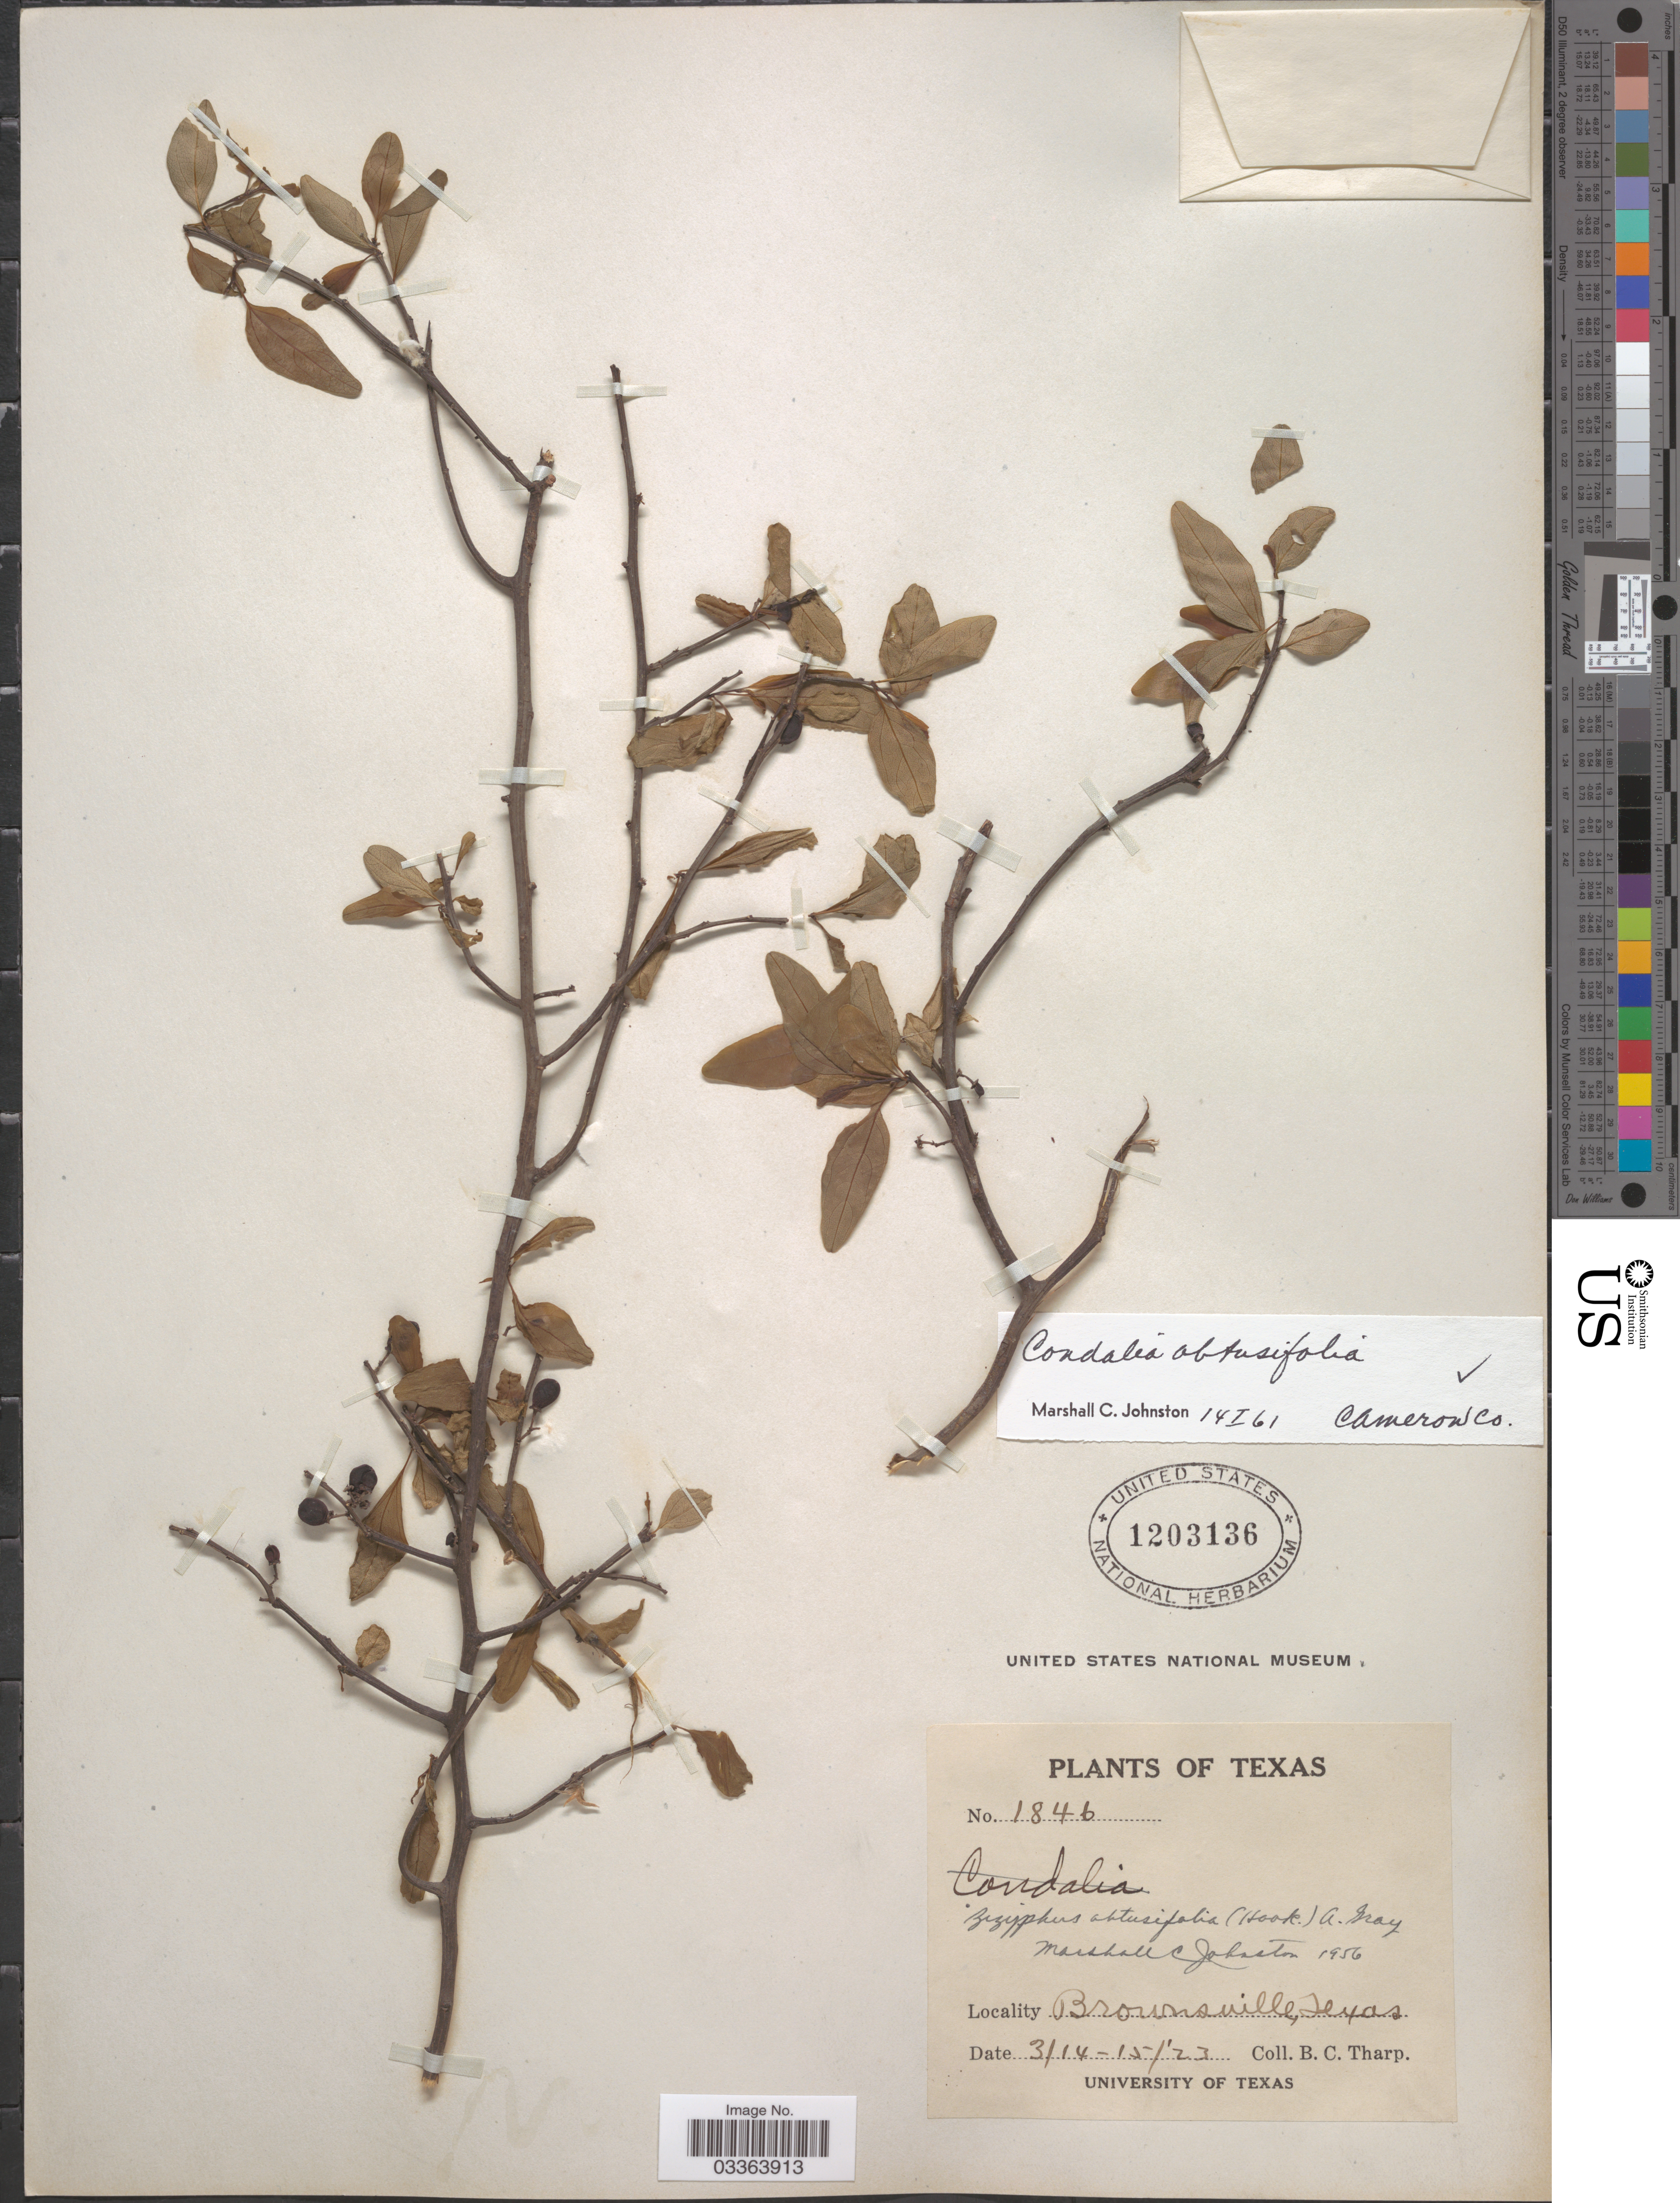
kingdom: Plantae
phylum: Tracheophyta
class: Magnoliopsida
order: Rosales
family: Rhamnaceae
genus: Sarcomphalus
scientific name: Sarcomphalus obtusifolius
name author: (Hook. ex Torr. & A. Gray) Hauenschild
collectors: B. C. Tharp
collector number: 1846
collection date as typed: Transcribed d/m/y: 14/3/23 to 15/3/23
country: United States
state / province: Texas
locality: Brownsville.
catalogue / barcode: US 1203136